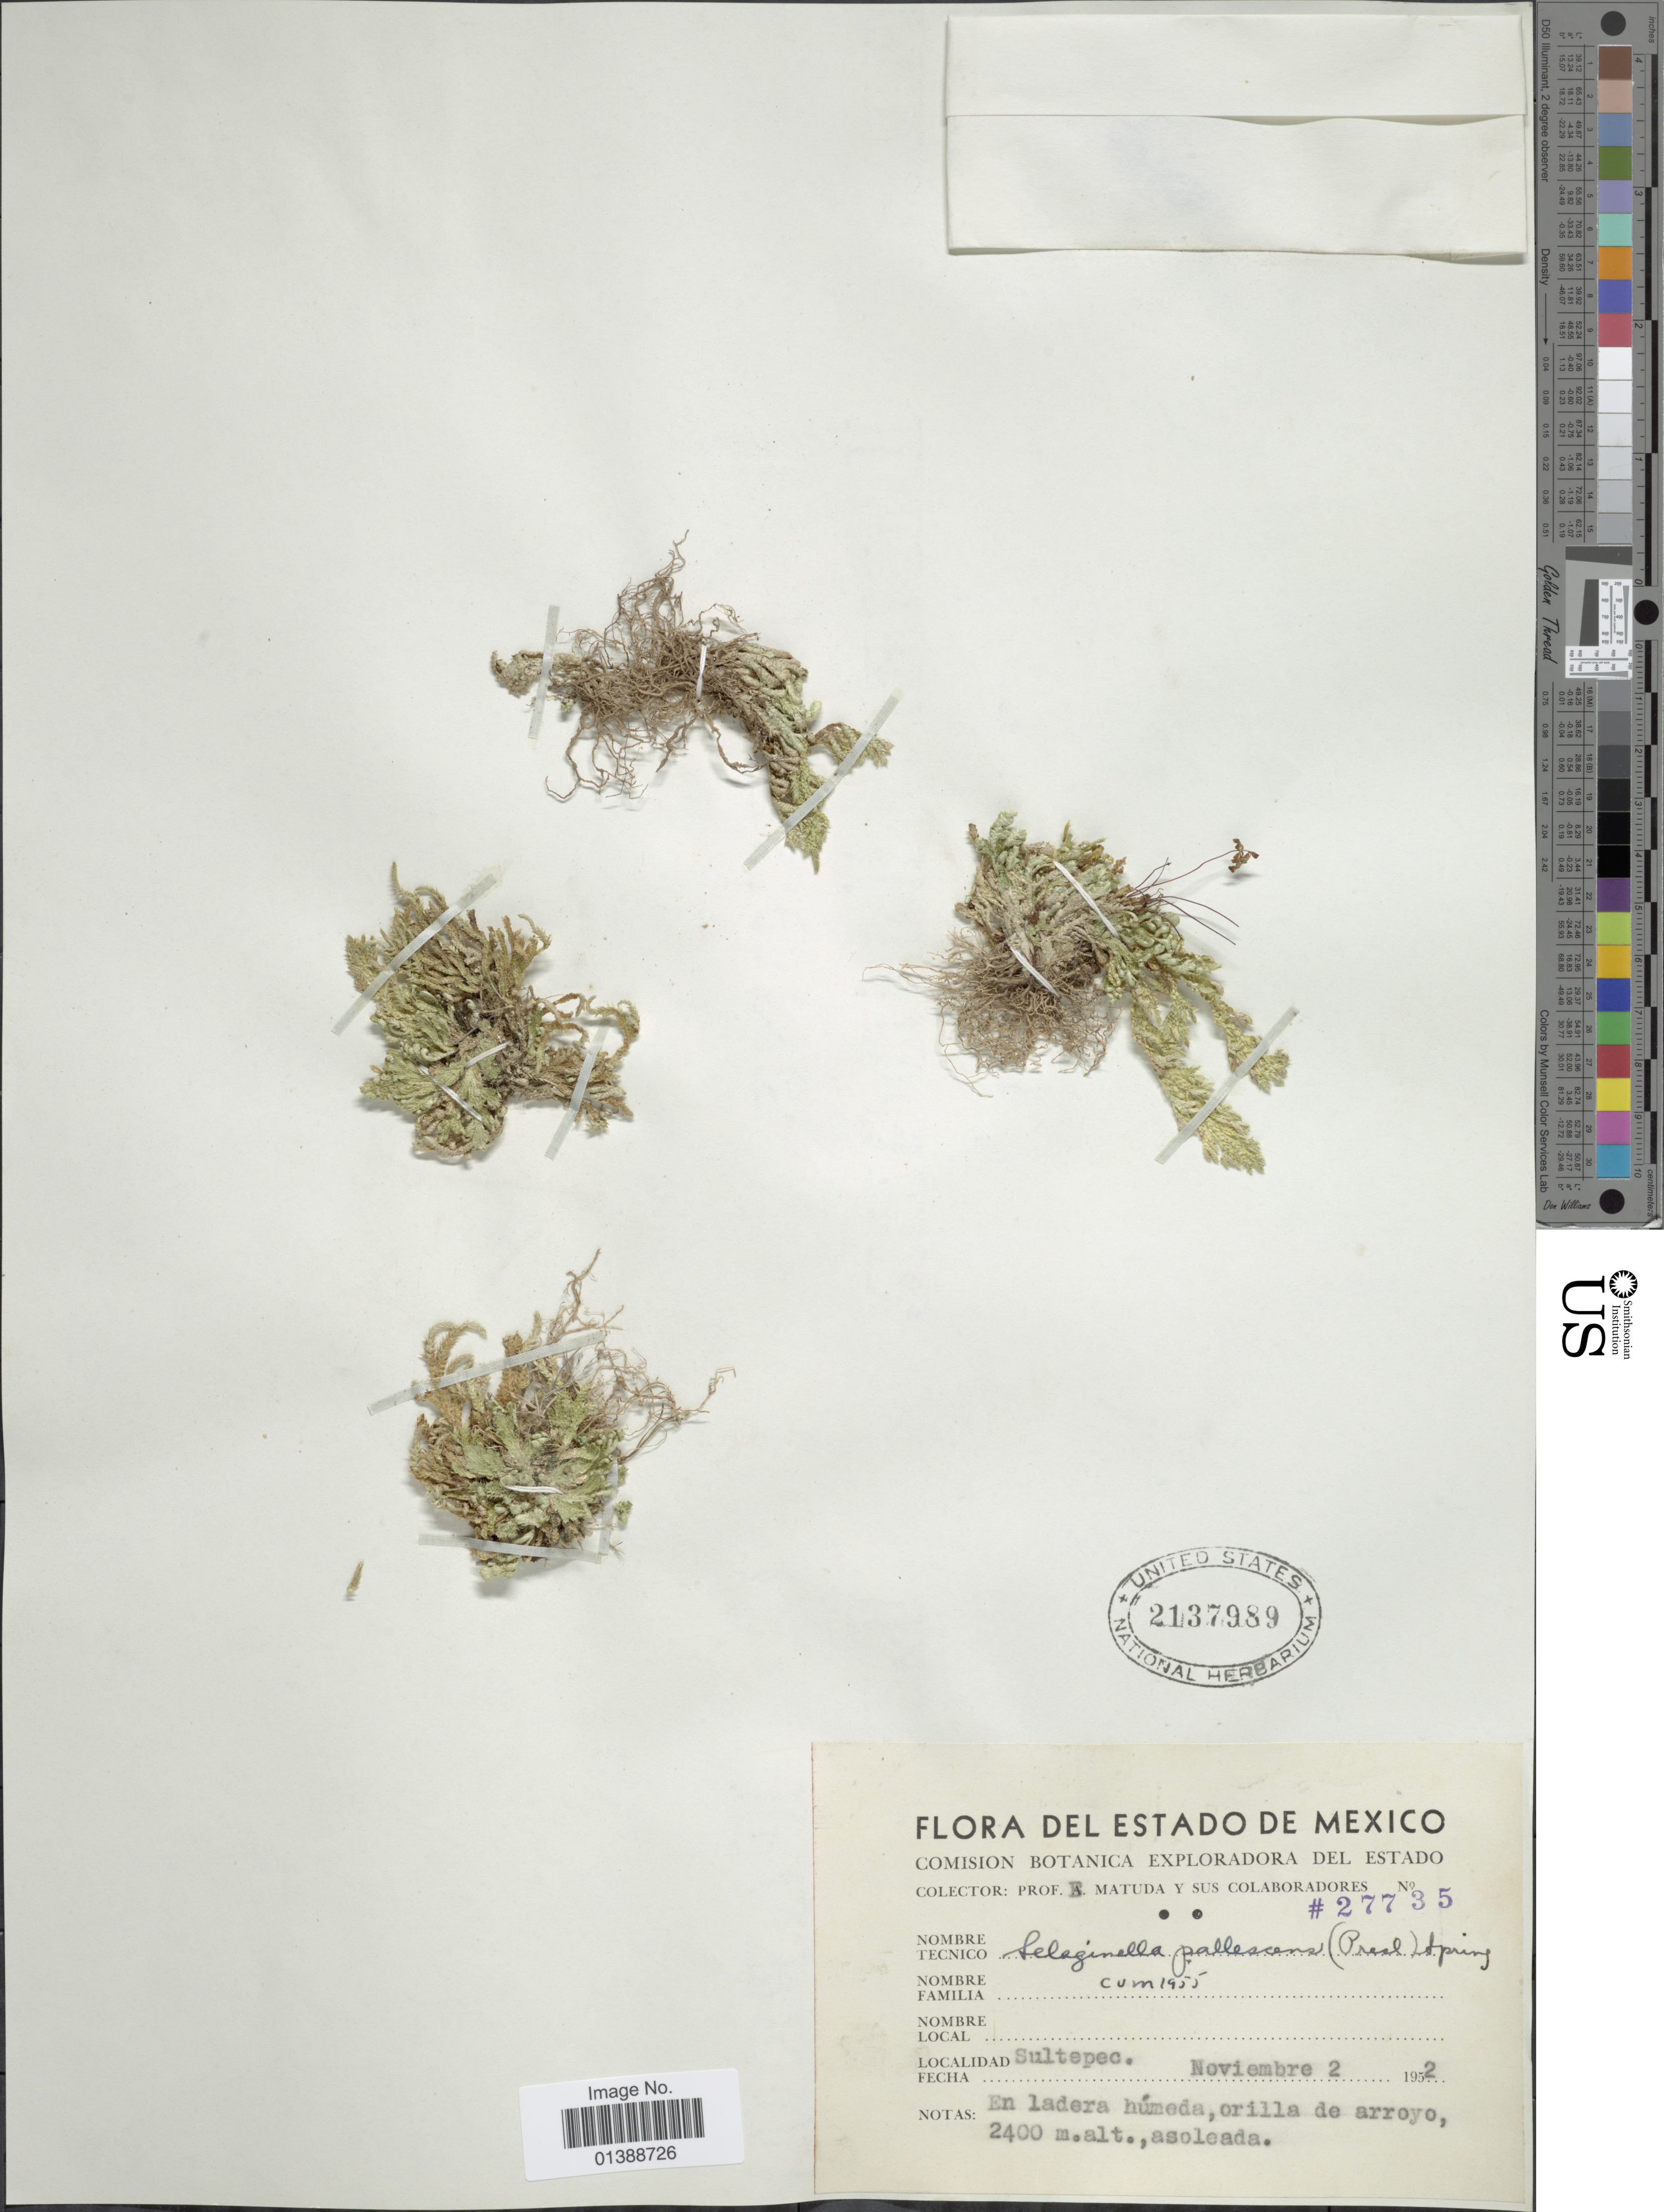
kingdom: Plantae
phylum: Tracheophyta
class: Lycopodiopsida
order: Selaginellales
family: Selaginellaceae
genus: Selaginella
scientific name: Selaginella pallescens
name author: (C. Presl) Spring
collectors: E. Matuda & et al.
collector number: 27735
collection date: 1952-11-02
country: Mexico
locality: Sultepec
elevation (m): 2400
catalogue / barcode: US 2137989